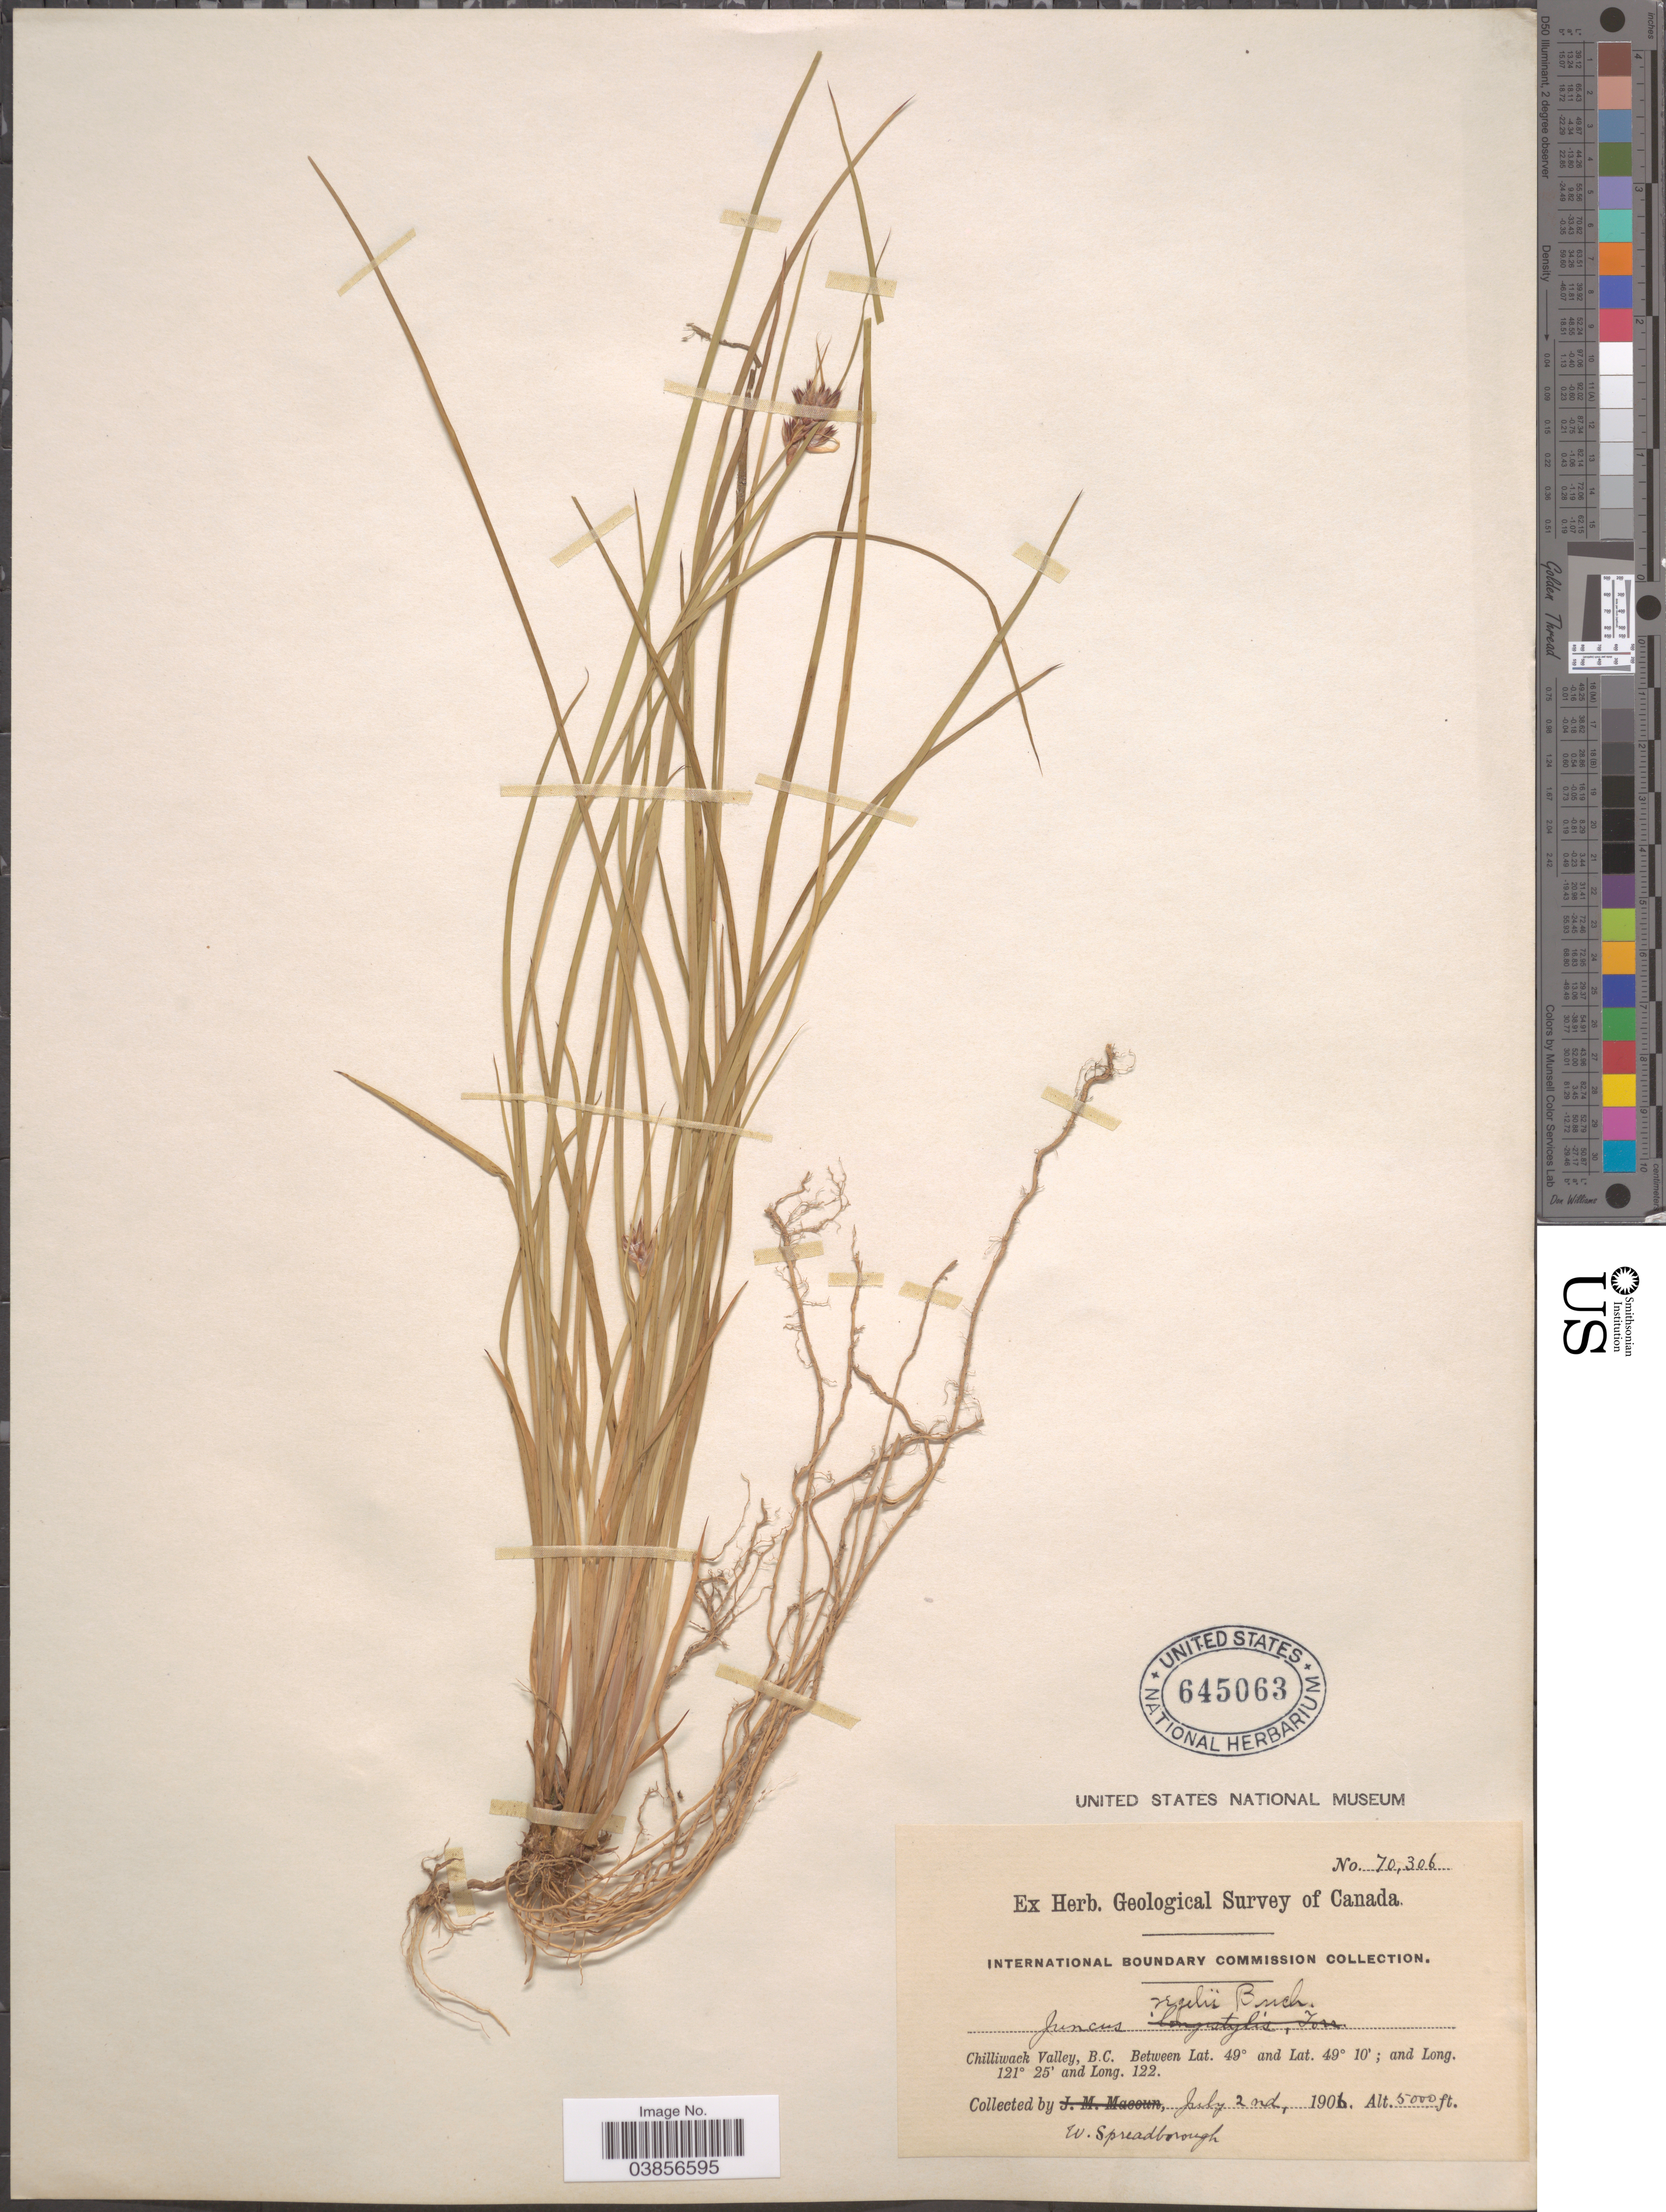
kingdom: Plantae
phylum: Tracheophyta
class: Liliopsida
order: Poales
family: Juncaceae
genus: Juncus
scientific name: Juncus regelii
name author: Buchenau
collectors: W. Spreadborough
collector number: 70306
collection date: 1906-07-02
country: Canada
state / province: British Columbia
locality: Chilliwack Valley, B.C.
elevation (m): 1524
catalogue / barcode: US 645063